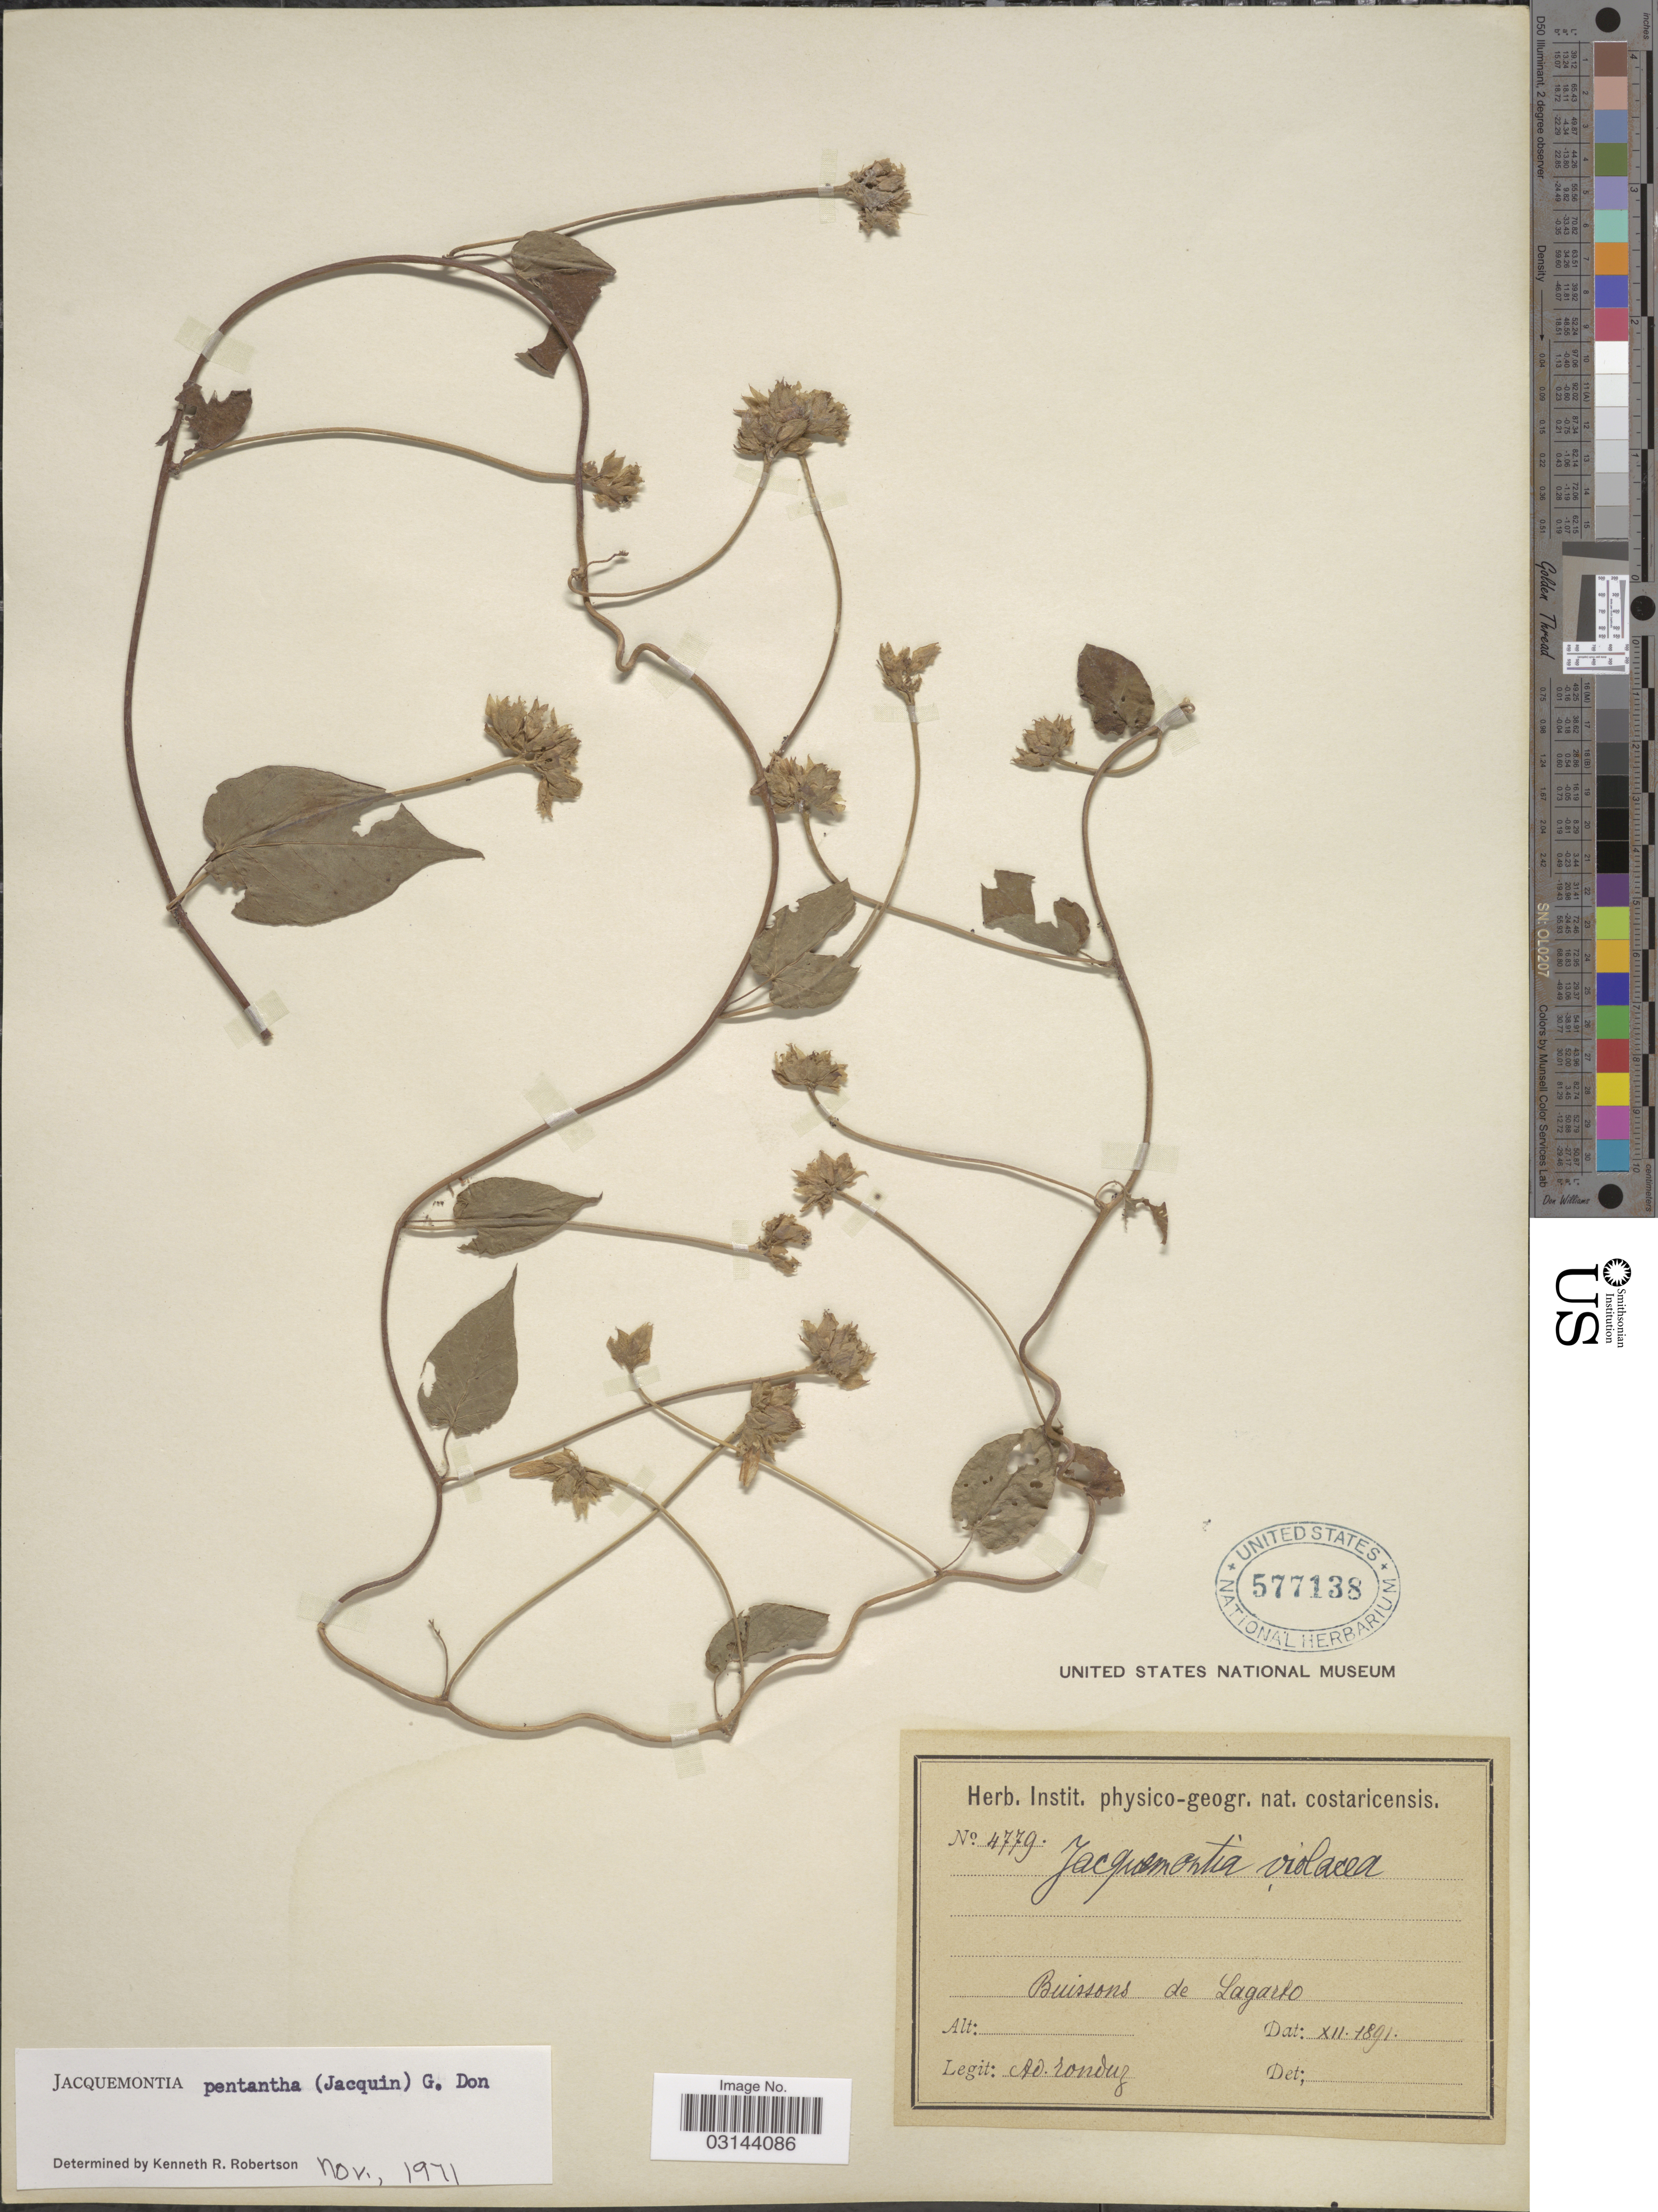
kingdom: Plantae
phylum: Tracheophyta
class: Magnoliopsida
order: Solanales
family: Convolvulaceae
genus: Jacquemontia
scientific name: Jacquemontia pentanthos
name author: (Jacq.) G. Don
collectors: A. Tonduz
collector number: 4779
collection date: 1891-12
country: Costa Rica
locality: Buissons de Lagarto.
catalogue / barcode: US 577138